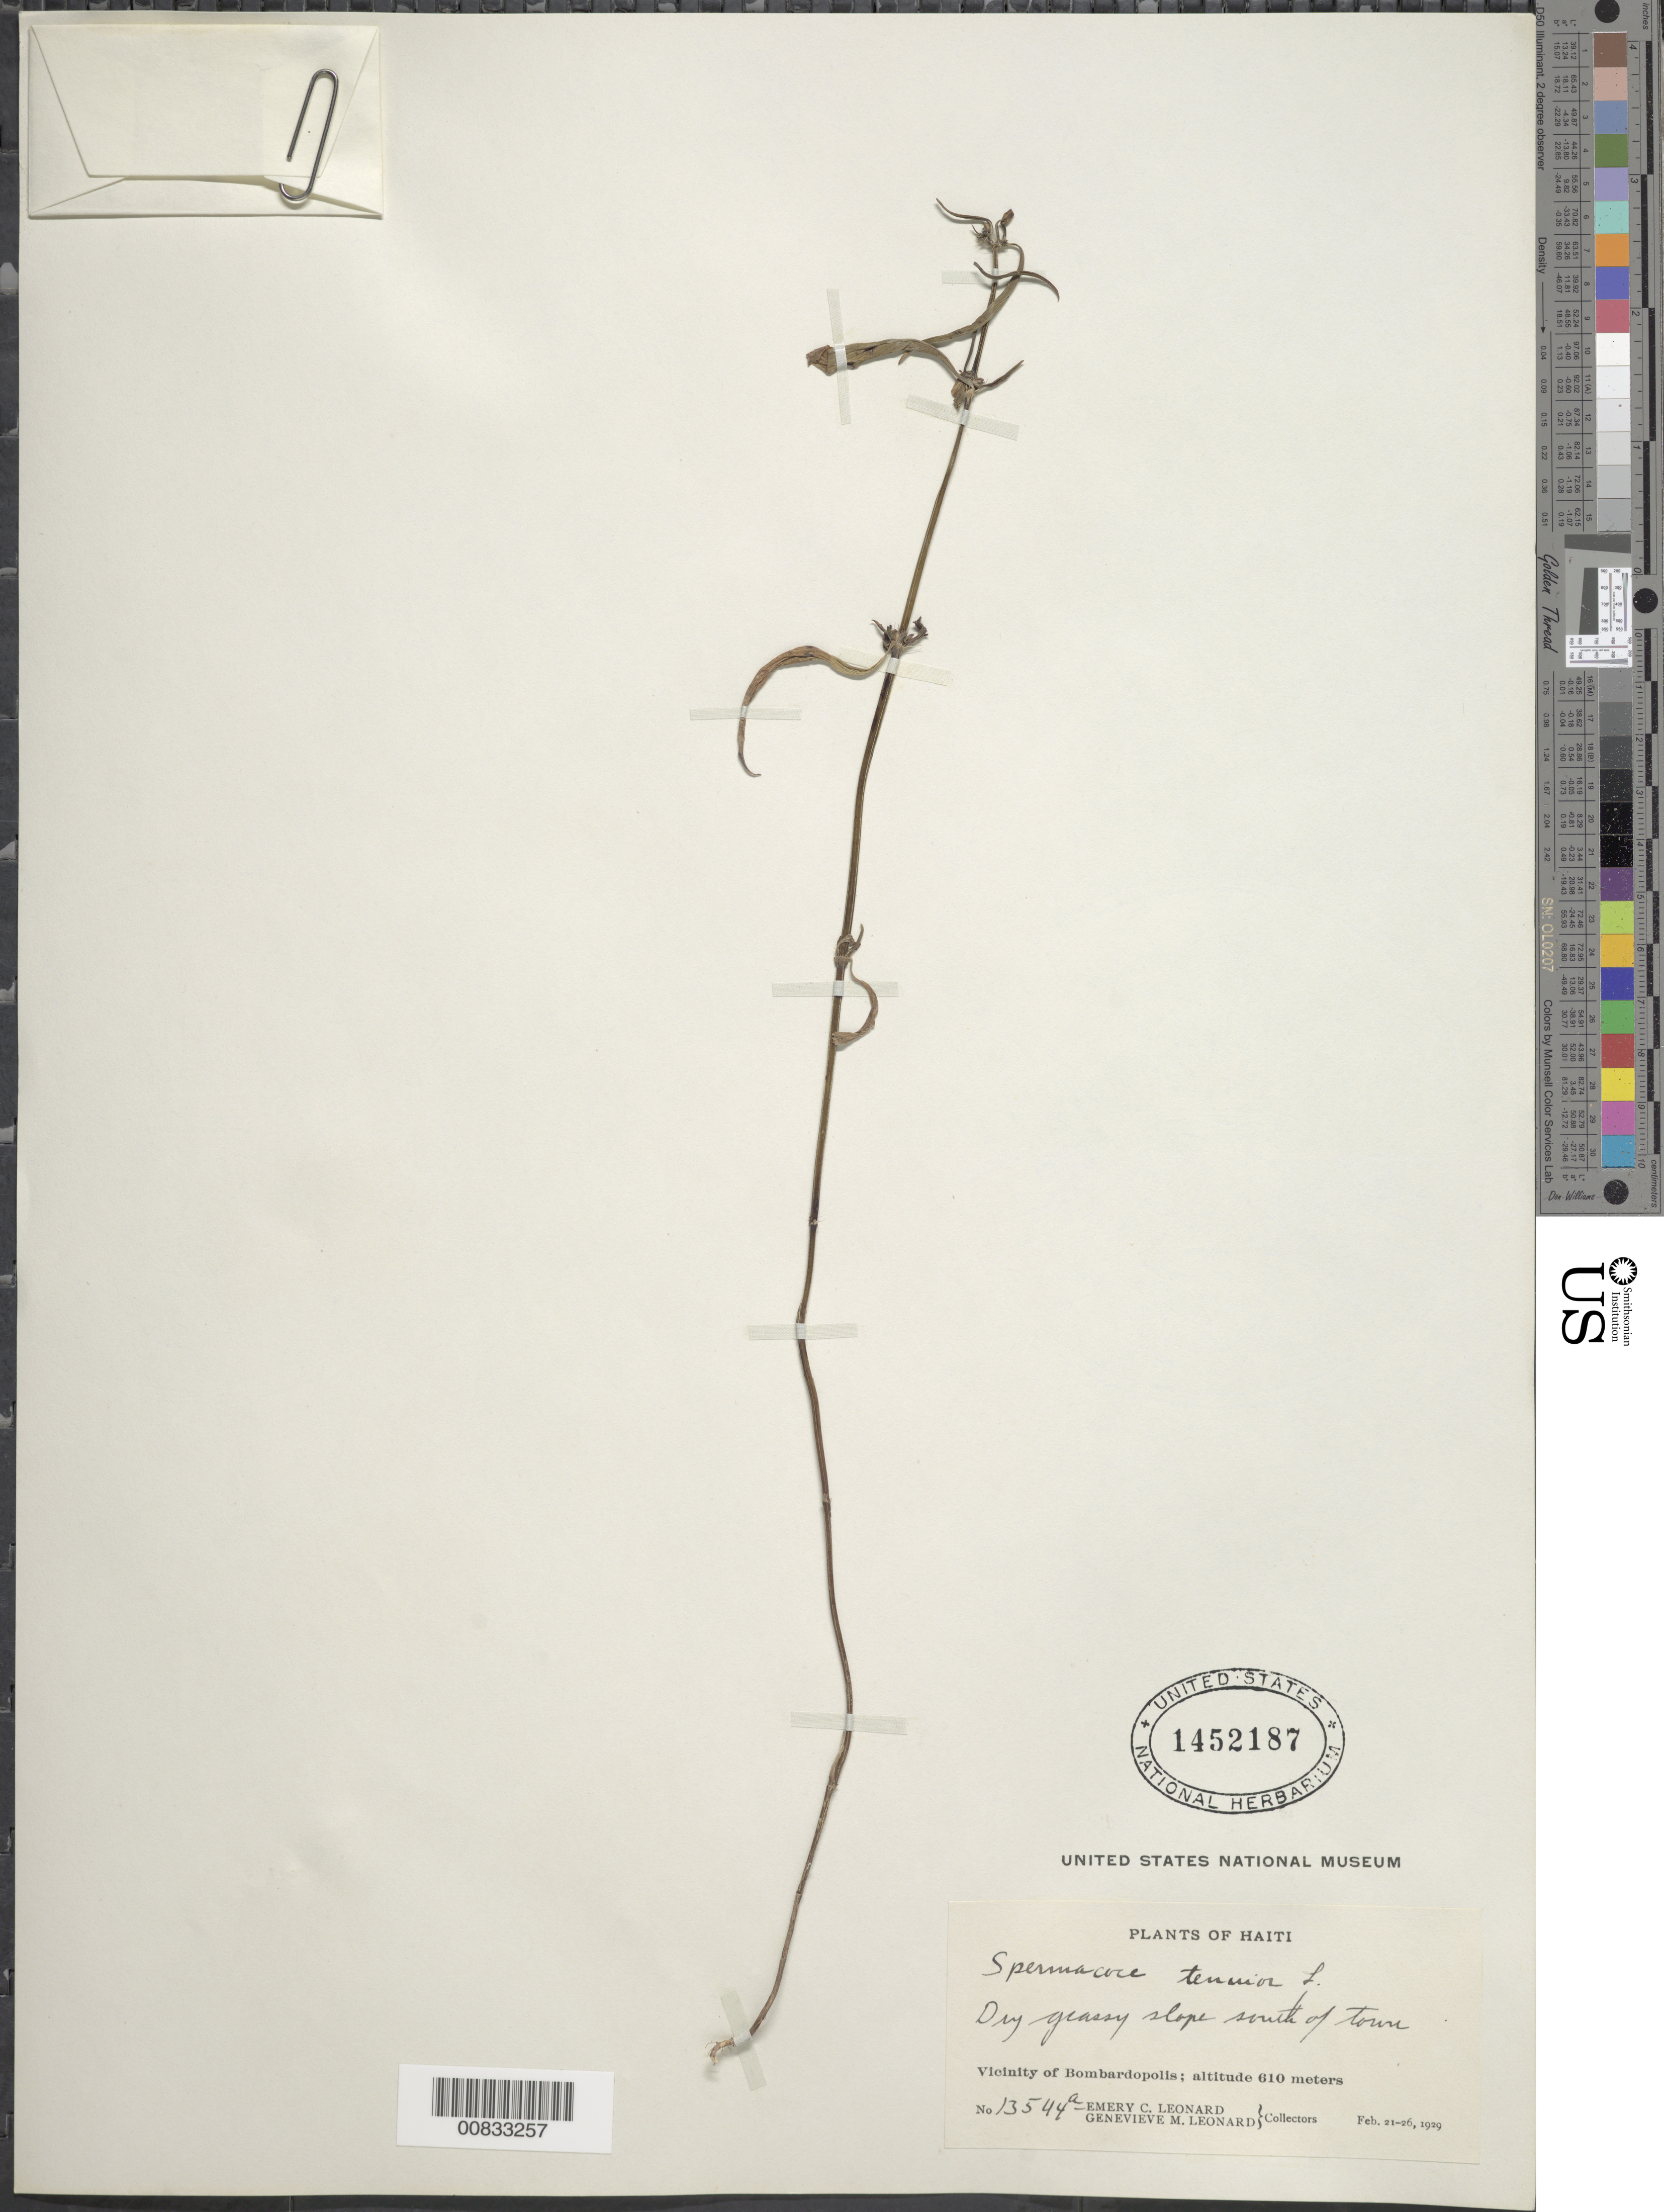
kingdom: Plantae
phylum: Tracheophyta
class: Magnoliopsida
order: Gentianales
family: Rubiaceae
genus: Spermacoce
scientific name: Spermacoce tenuior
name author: L.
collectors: E. C. Leonard & G. M. Leonard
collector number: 13455A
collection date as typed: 21 Feb 1929 to 26 Feb 1929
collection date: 1929-02-21/1929-02-26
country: Haiti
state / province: Nord-Ouest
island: Hispaniola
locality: Vicinity of Bombardopolis, N of town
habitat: Dry grassy slope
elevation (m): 610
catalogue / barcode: US 1452187